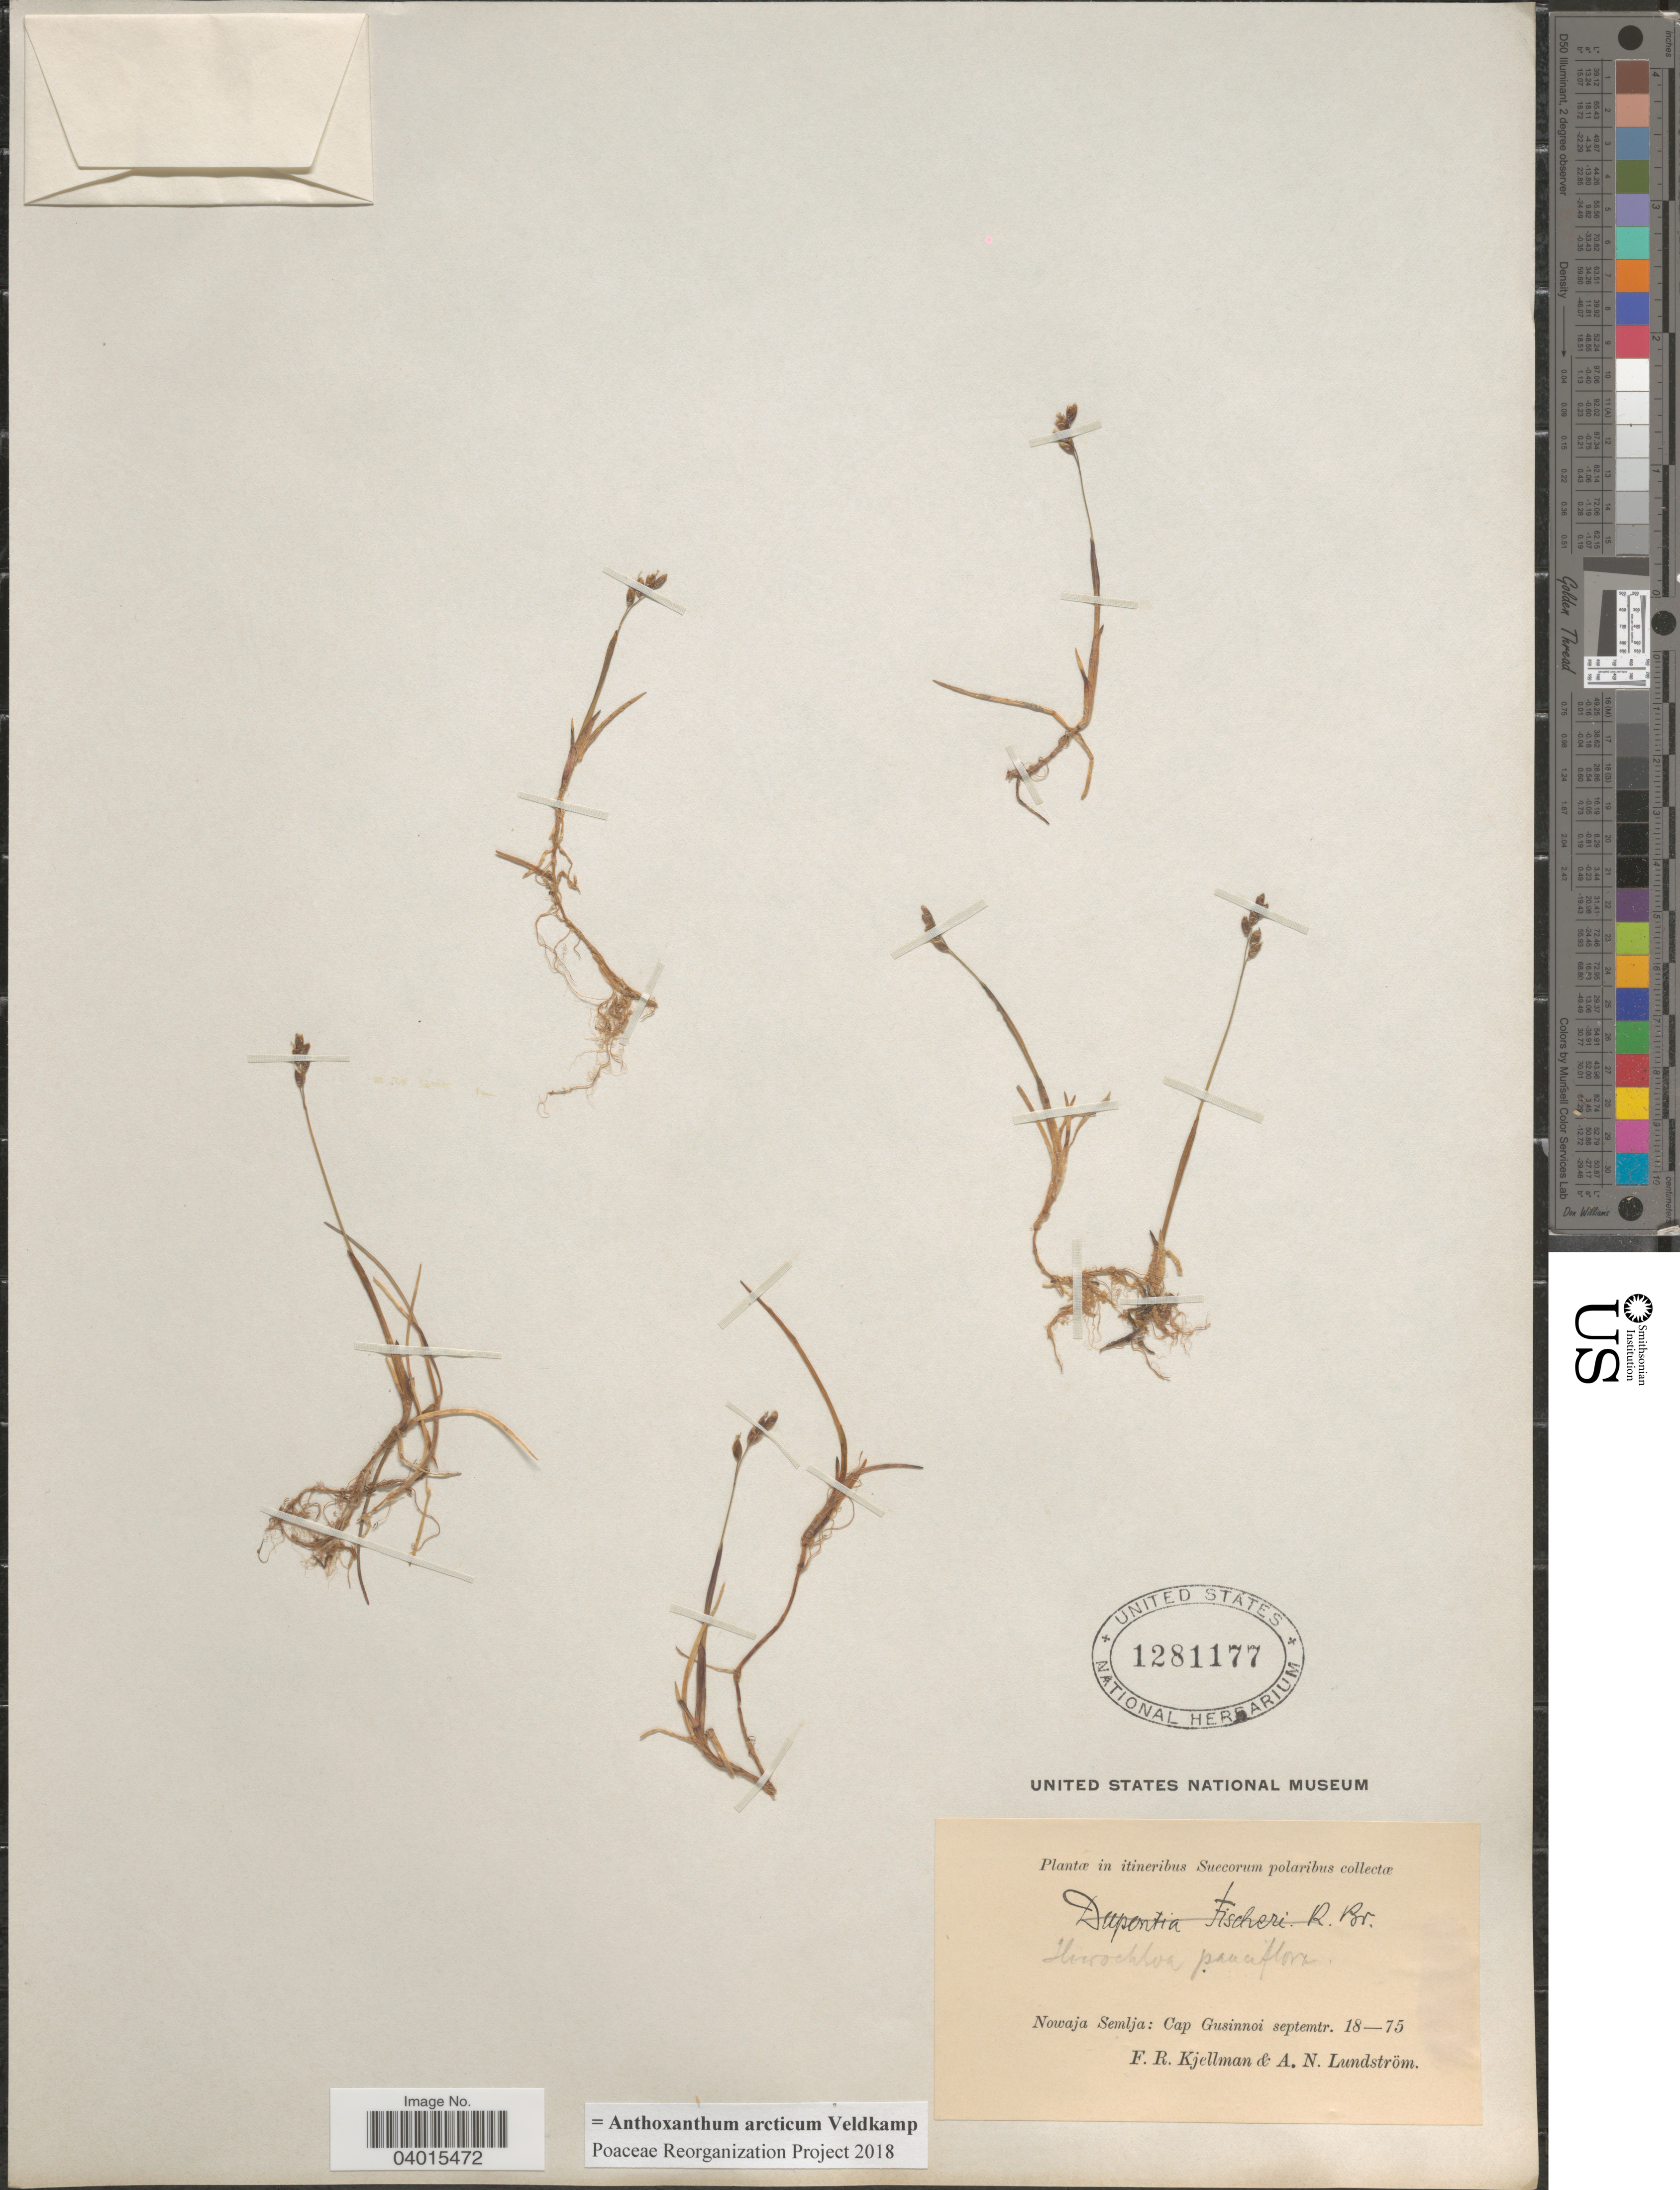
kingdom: Plantae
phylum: Tracheophyta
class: Liliopsida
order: Poales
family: Poaceae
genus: Anthoxanthum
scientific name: Anthoxanthum arcticum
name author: Veldkamp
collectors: A. N. Lundstrom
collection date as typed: Transcribed d/m/y: 18/9/75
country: Russian Federation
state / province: Arkhangelsk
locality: Itineribus Suecorum polaribus. Nowaja Semlja: Cap Gusinnoi.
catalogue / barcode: US 1281177